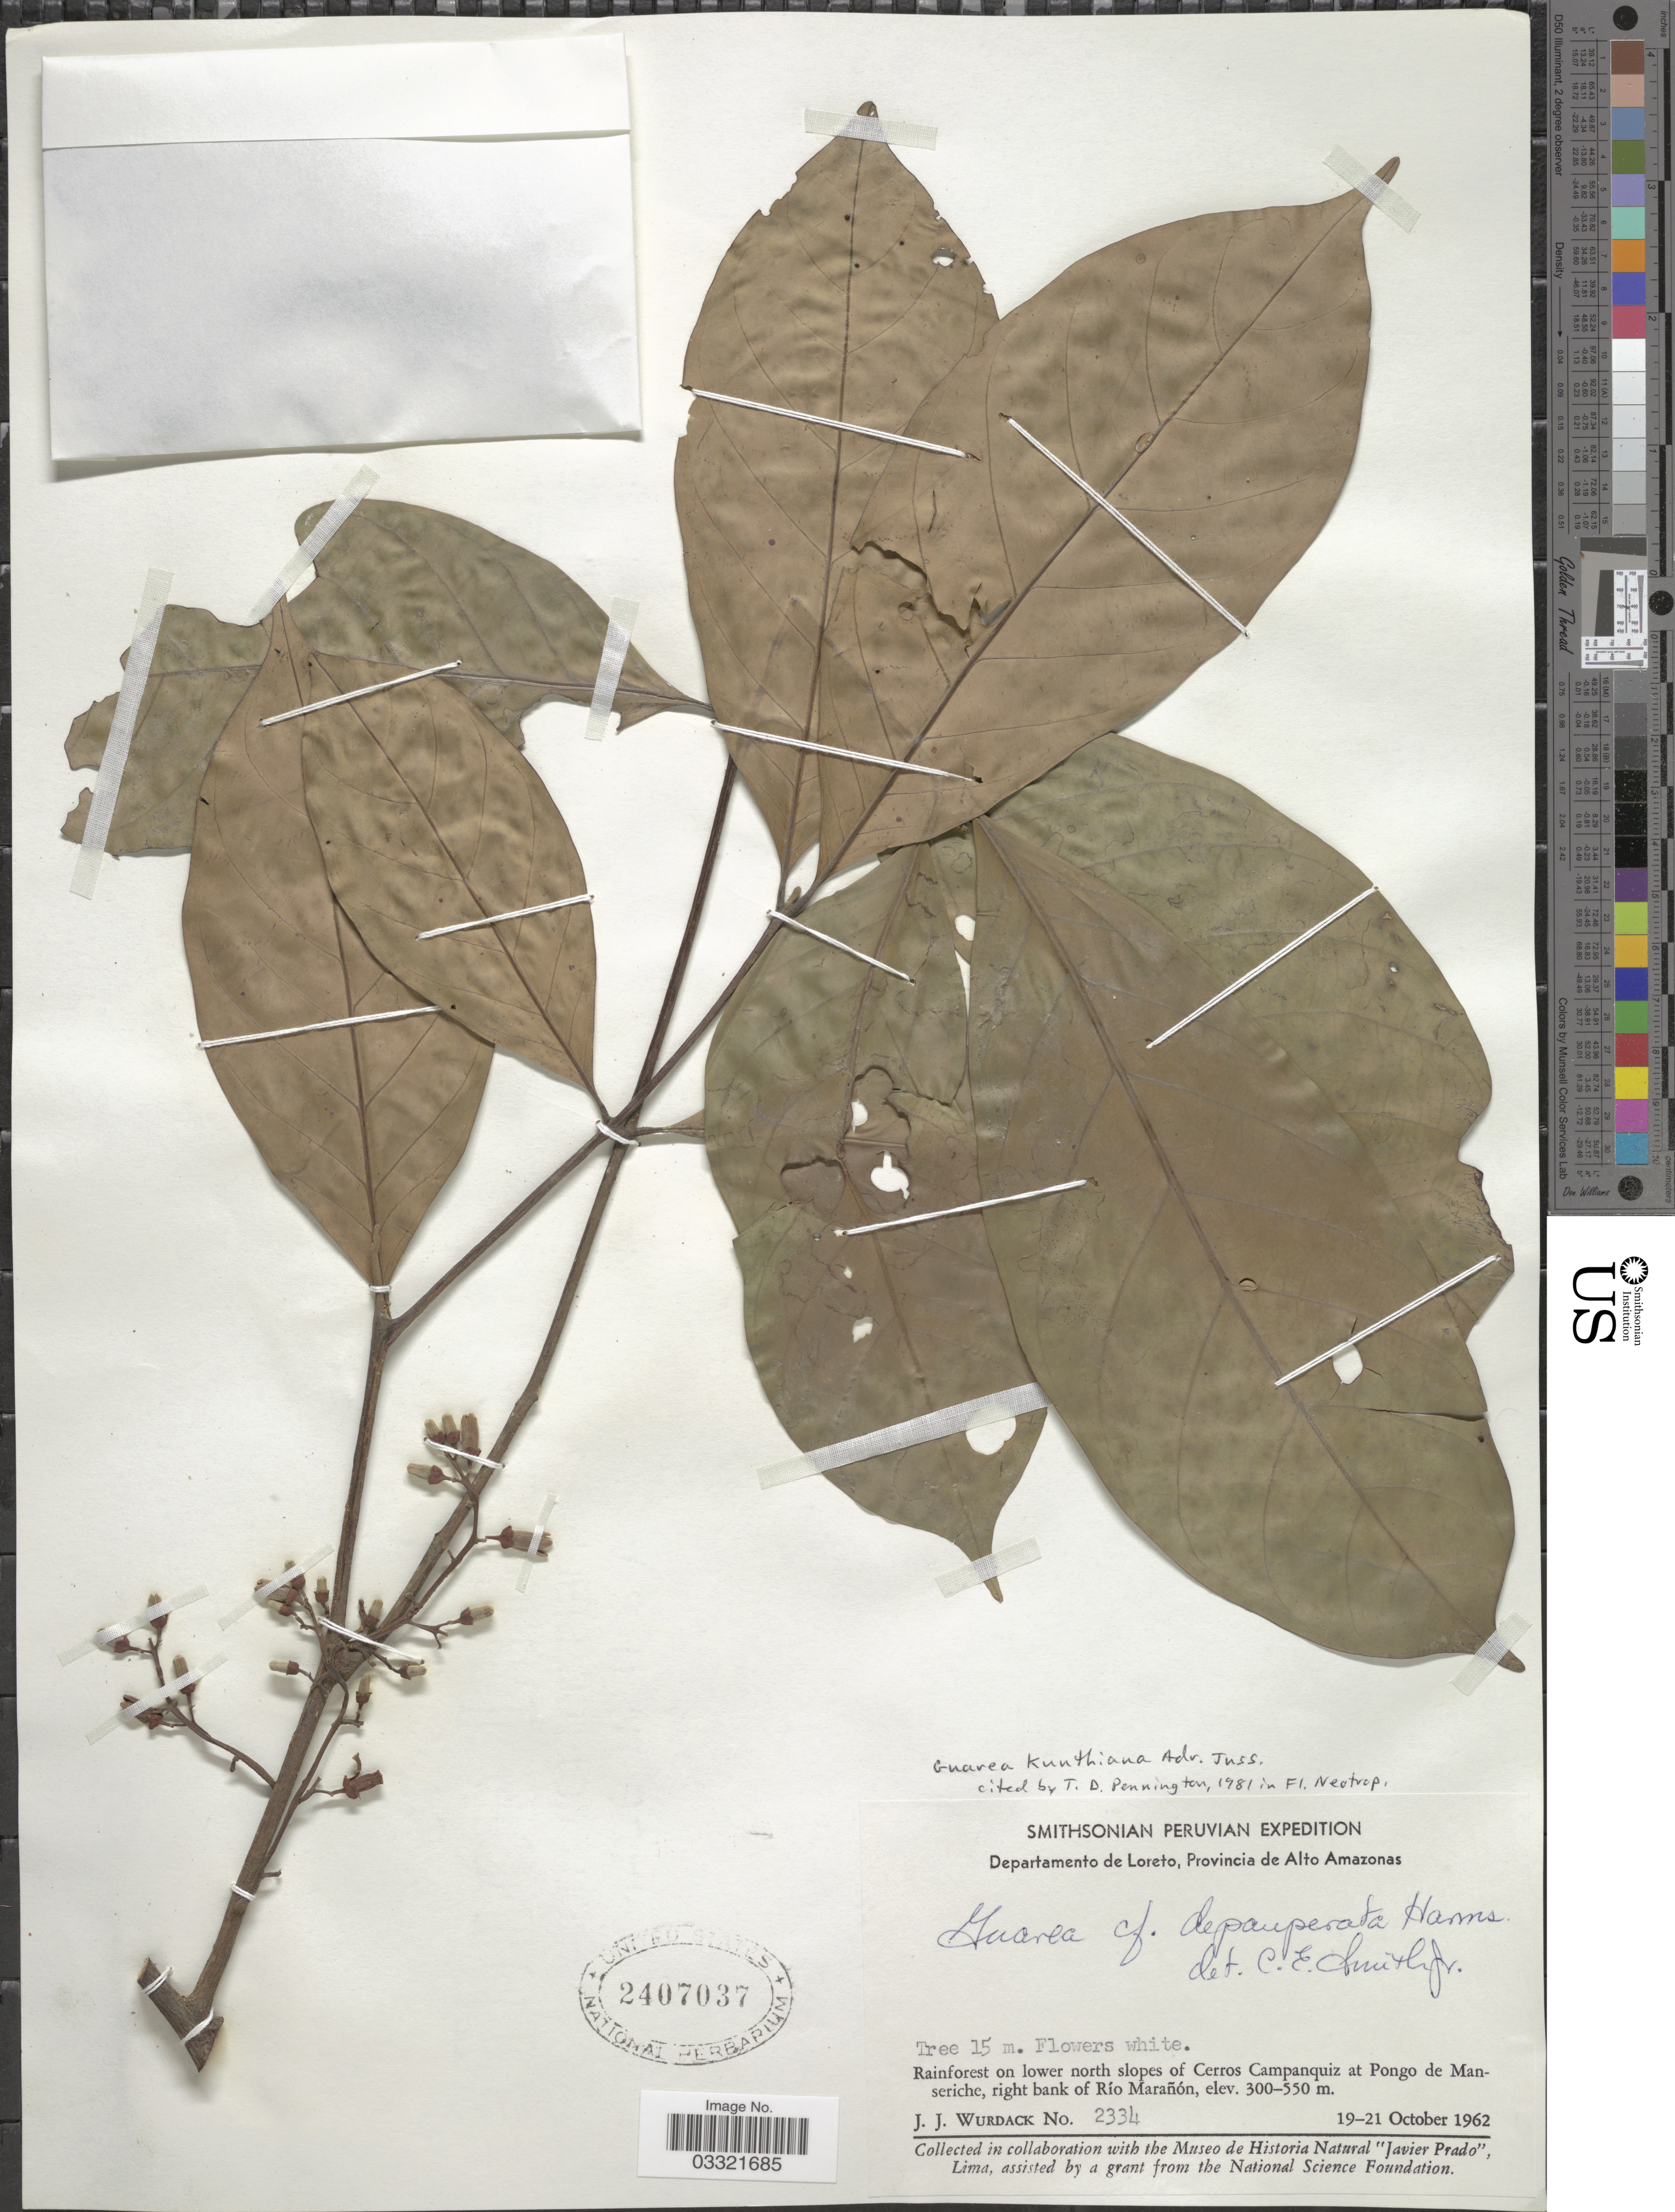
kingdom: Plantae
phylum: Tracheophyta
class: Magnoliopsida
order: Sapindales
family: Meliaceae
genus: Guarea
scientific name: Guarea kunthiana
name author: A. Juss.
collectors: J. J. Wurdack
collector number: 2334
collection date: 1962-10-19/1962-10-21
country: Peru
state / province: Loreto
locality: Departamento de Loreto, Provincia de Alto Amazonas. Rainforest on lower north slopes of Cerros Campanquiz at Pongo de Manseriche, right bank of Río Marañón.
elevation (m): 300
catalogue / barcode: US 2407037